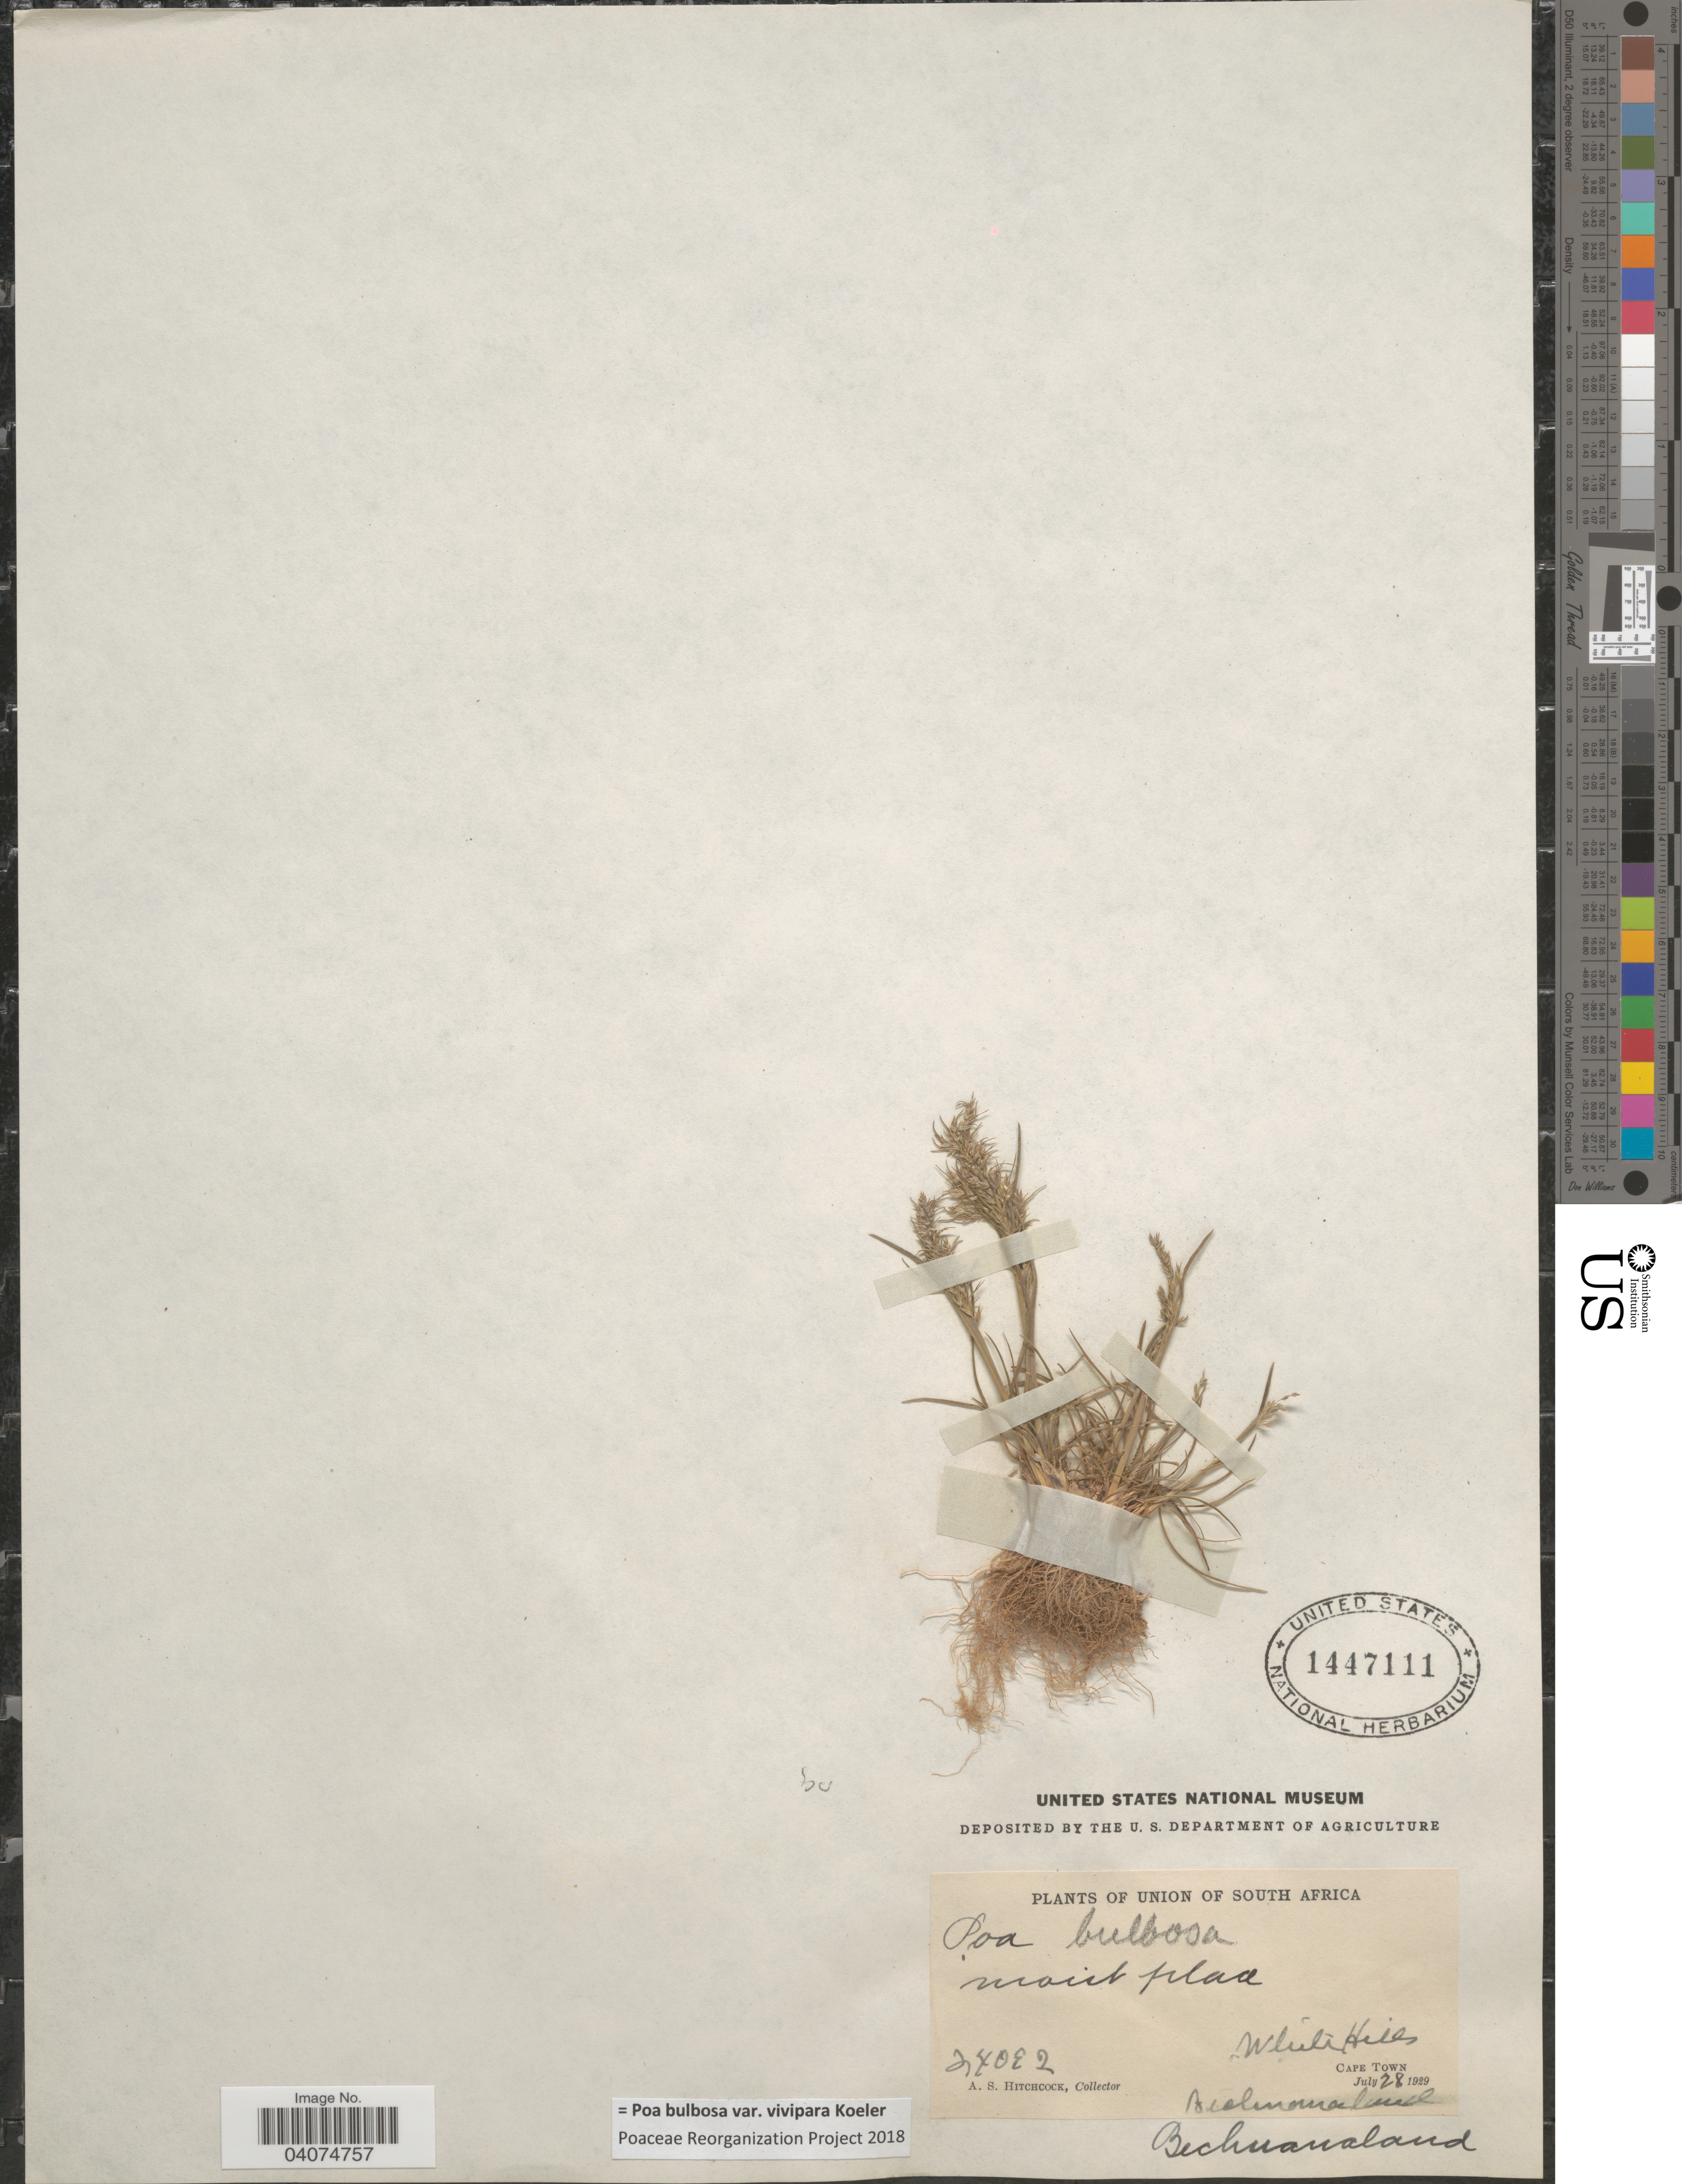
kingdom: Plantae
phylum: Tracheophyta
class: Liliopsida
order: Poales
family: Poaceae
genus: Poa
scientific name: Poa bulbosa subsp. bulbosa var. vivipara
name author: Koeler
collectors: A. S. Hitchcock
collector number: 24092*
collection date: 1929-07-28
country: South Africa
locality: Union of South Africa. White Hills. Cape Town. Bechuanaland.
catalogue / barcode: US 1447111